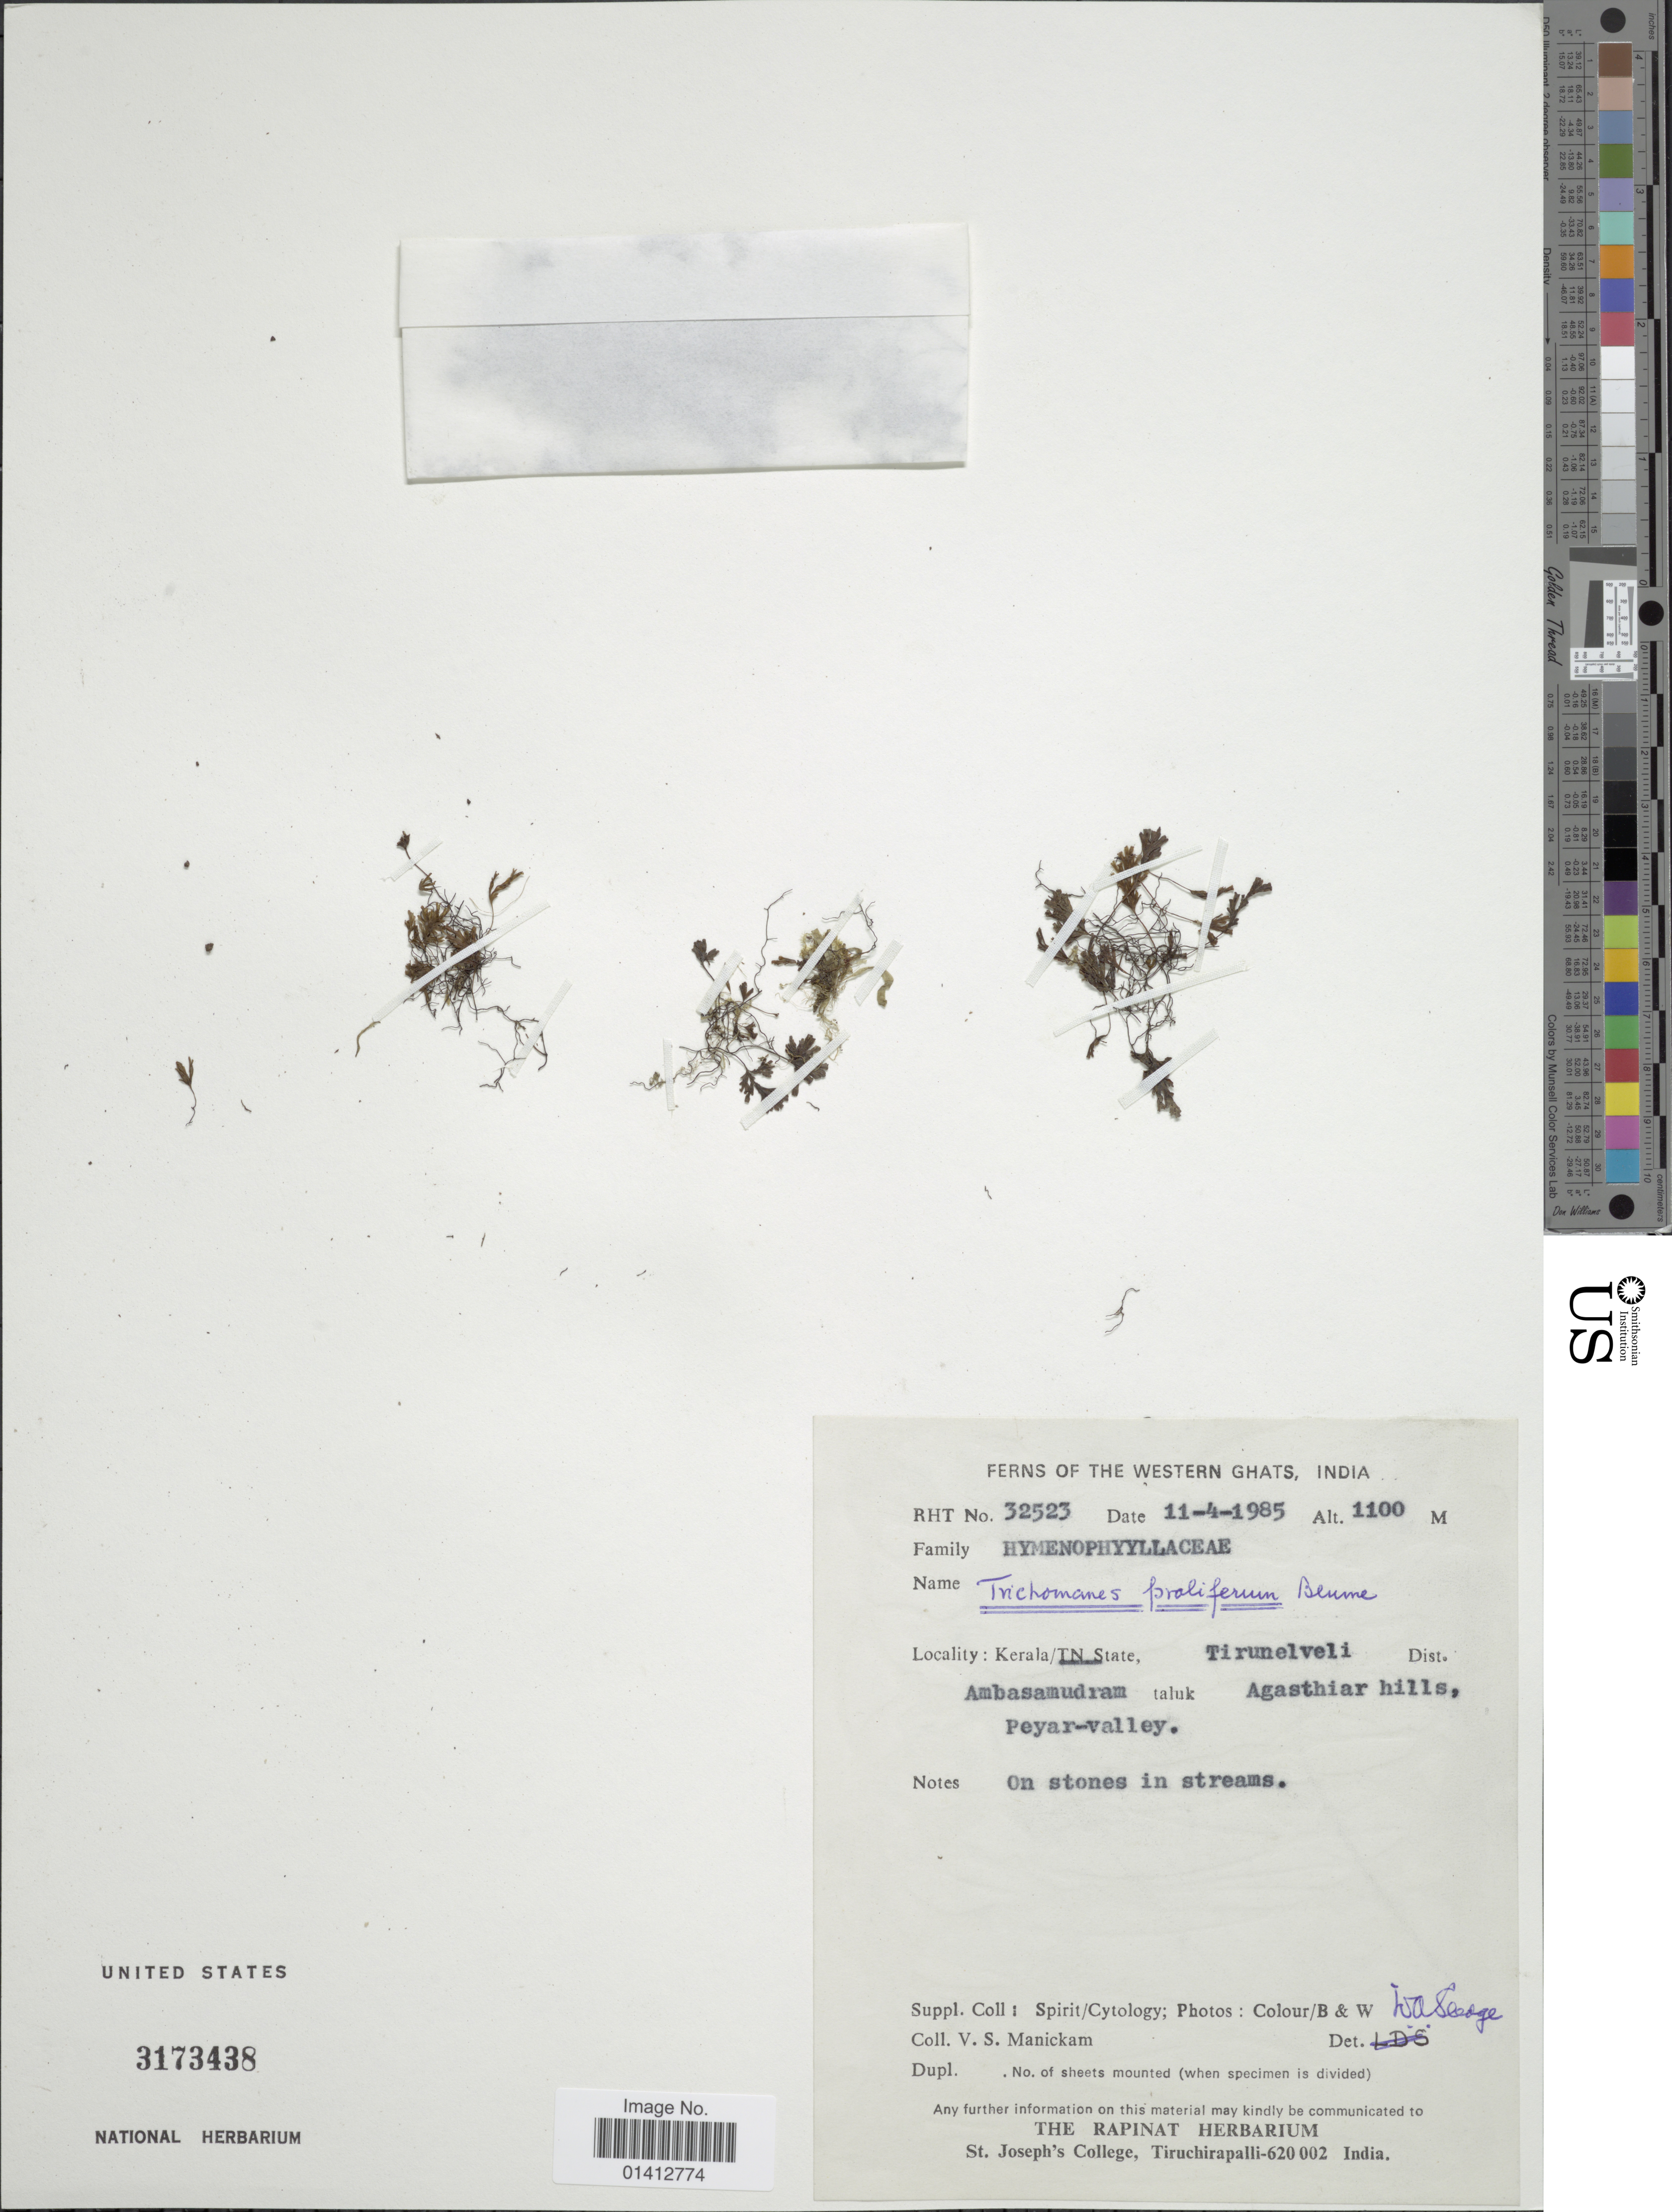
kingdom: Plantae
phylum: Tracheophyta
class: Polypodiopsida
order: Hymenophyllales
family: Hymenophyllaceae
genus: Crepidomanes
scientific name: Crepidomanes proliferum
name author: (Blume) Bostock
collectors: V. Manickam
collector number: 32523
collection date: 1985-04-11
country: India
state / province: Kerala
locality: Western Ghats, Tirunelveli Dist. Ambasamudram taluk Agasthiar hills, Peyar-valley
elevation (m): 1100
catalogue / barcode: US 3173438